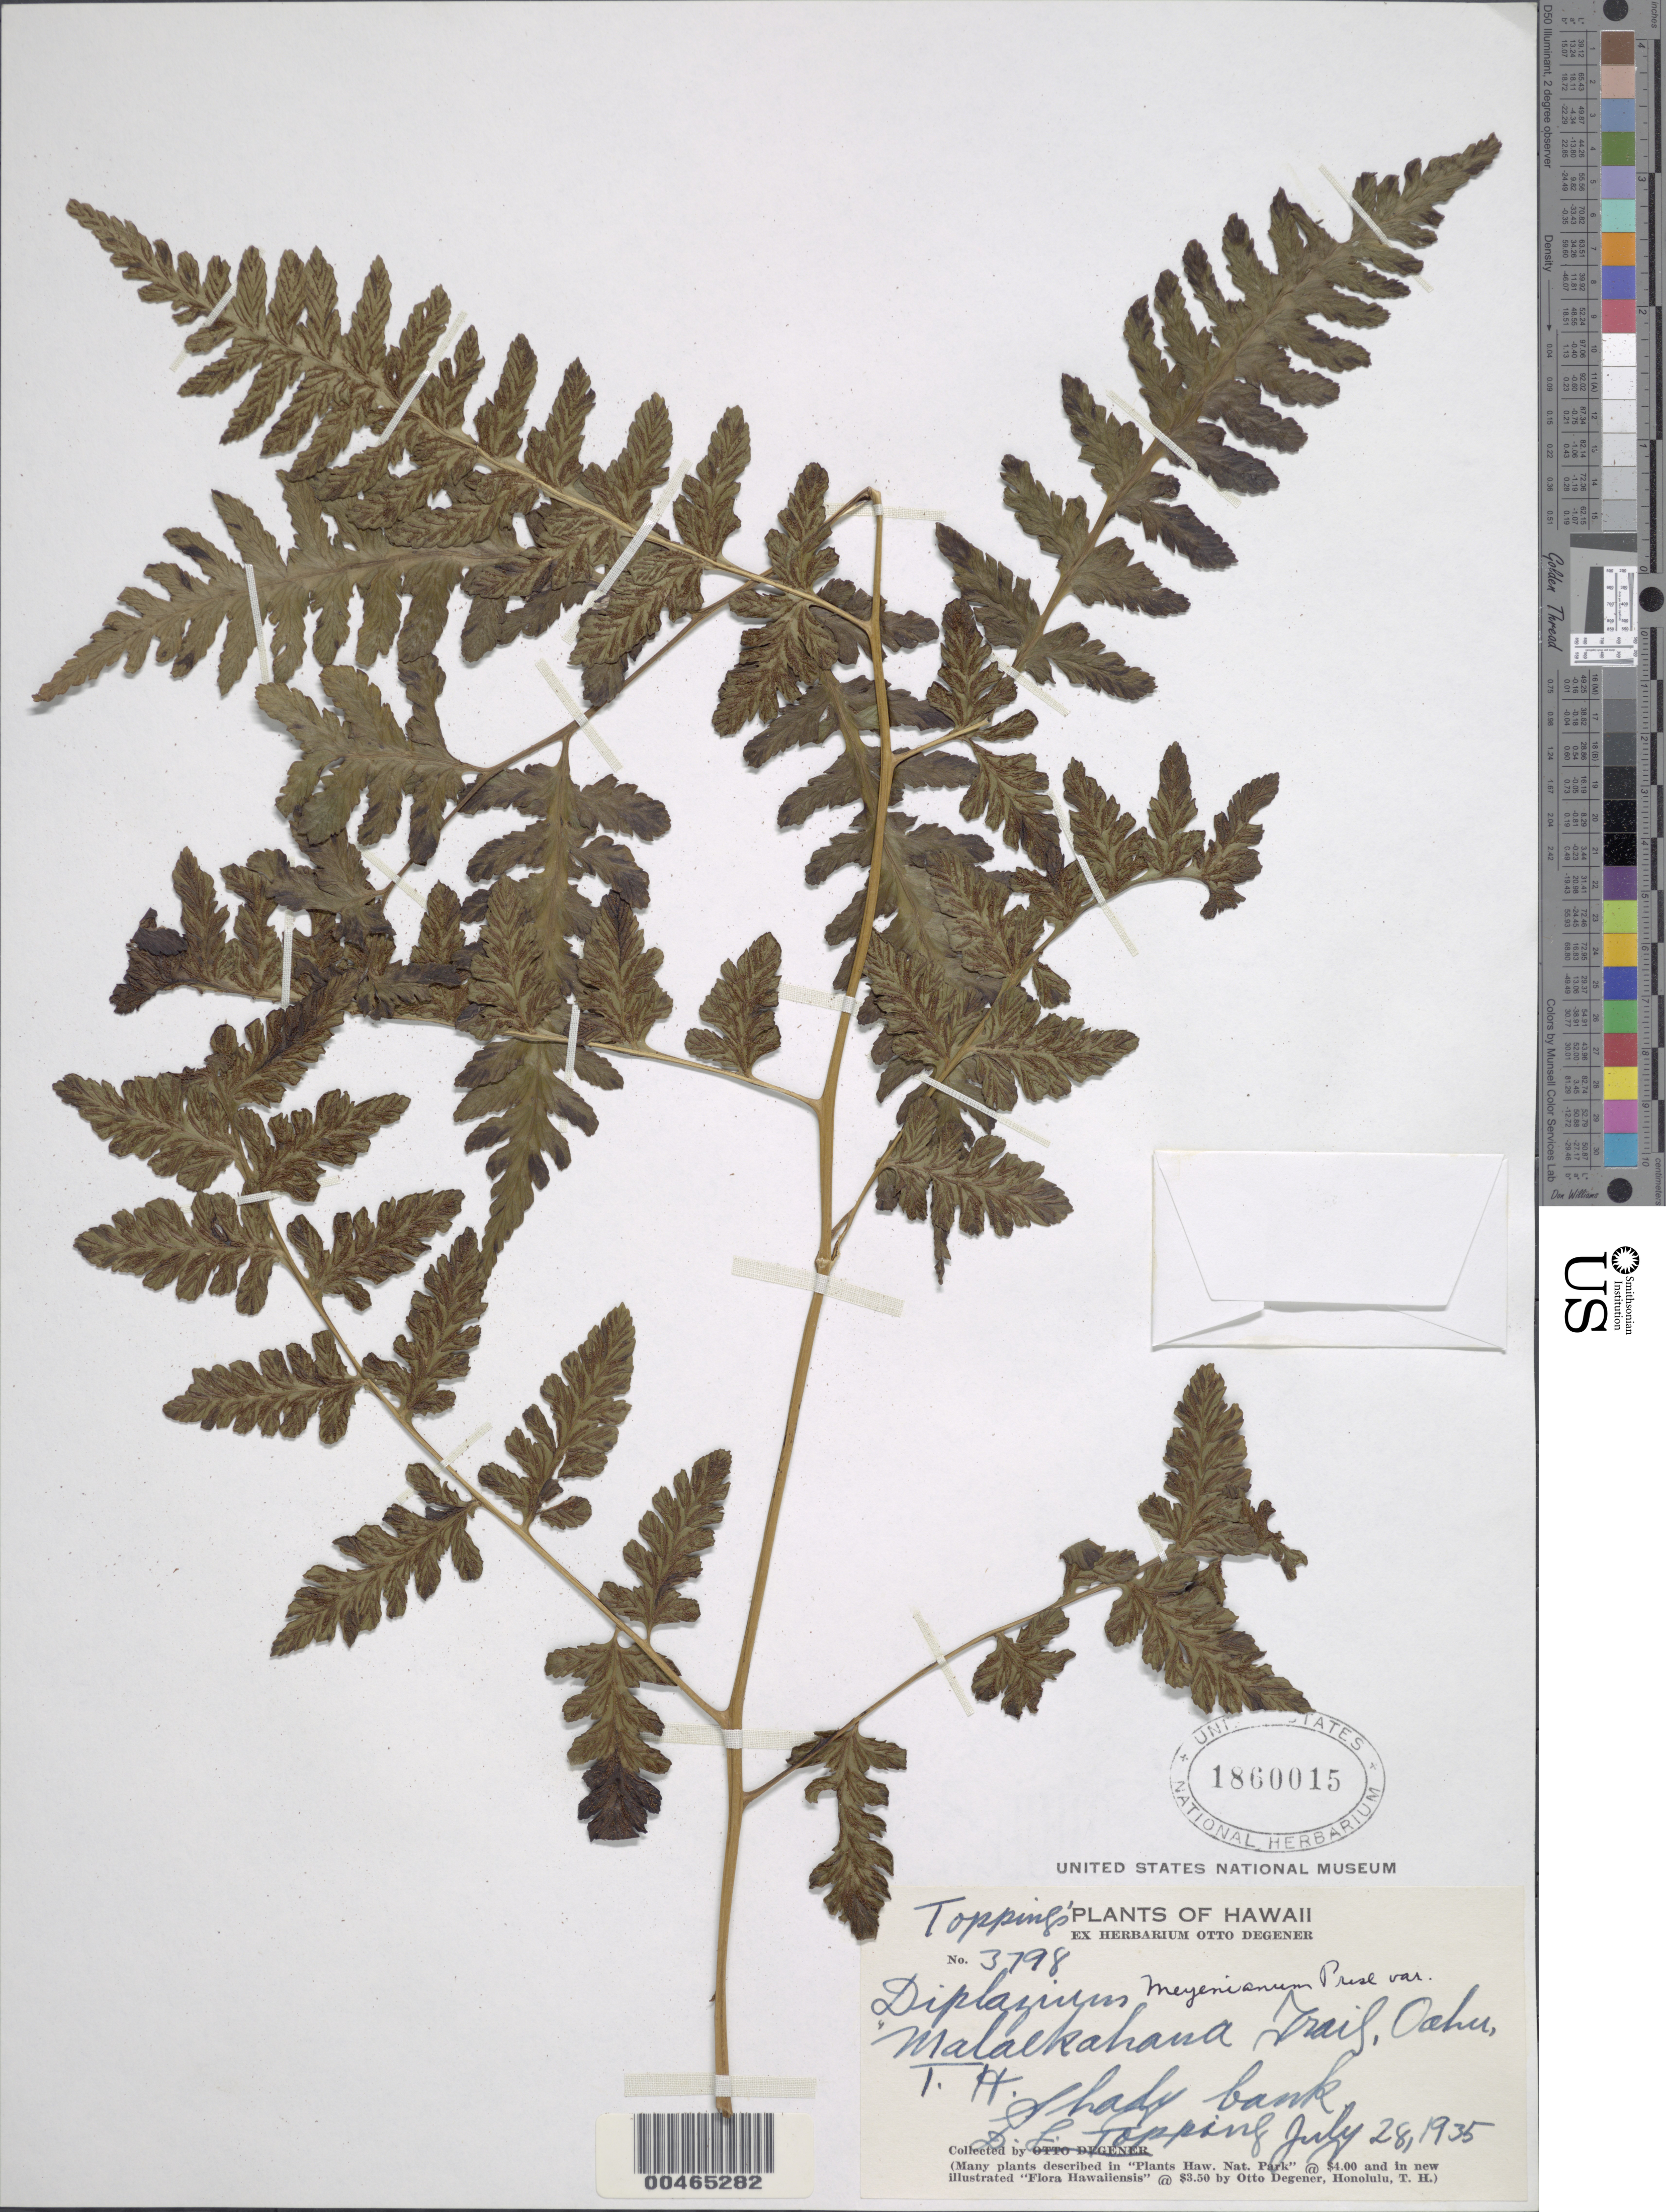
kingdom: Plantae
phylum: Tracheophyta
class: Polypodiopsida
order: Polypodiales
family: Athyriaceae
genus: Diplazium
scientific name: Diplazium arnottii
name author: Brack.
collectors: D. L. Topping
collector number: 3798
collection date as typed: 28 Jul 1935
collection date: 1935-07-28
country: United States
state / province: Hawaii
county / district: Honolulu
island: Oahu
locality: Malaekahana Trail, Oahu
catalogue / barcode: US 1860015